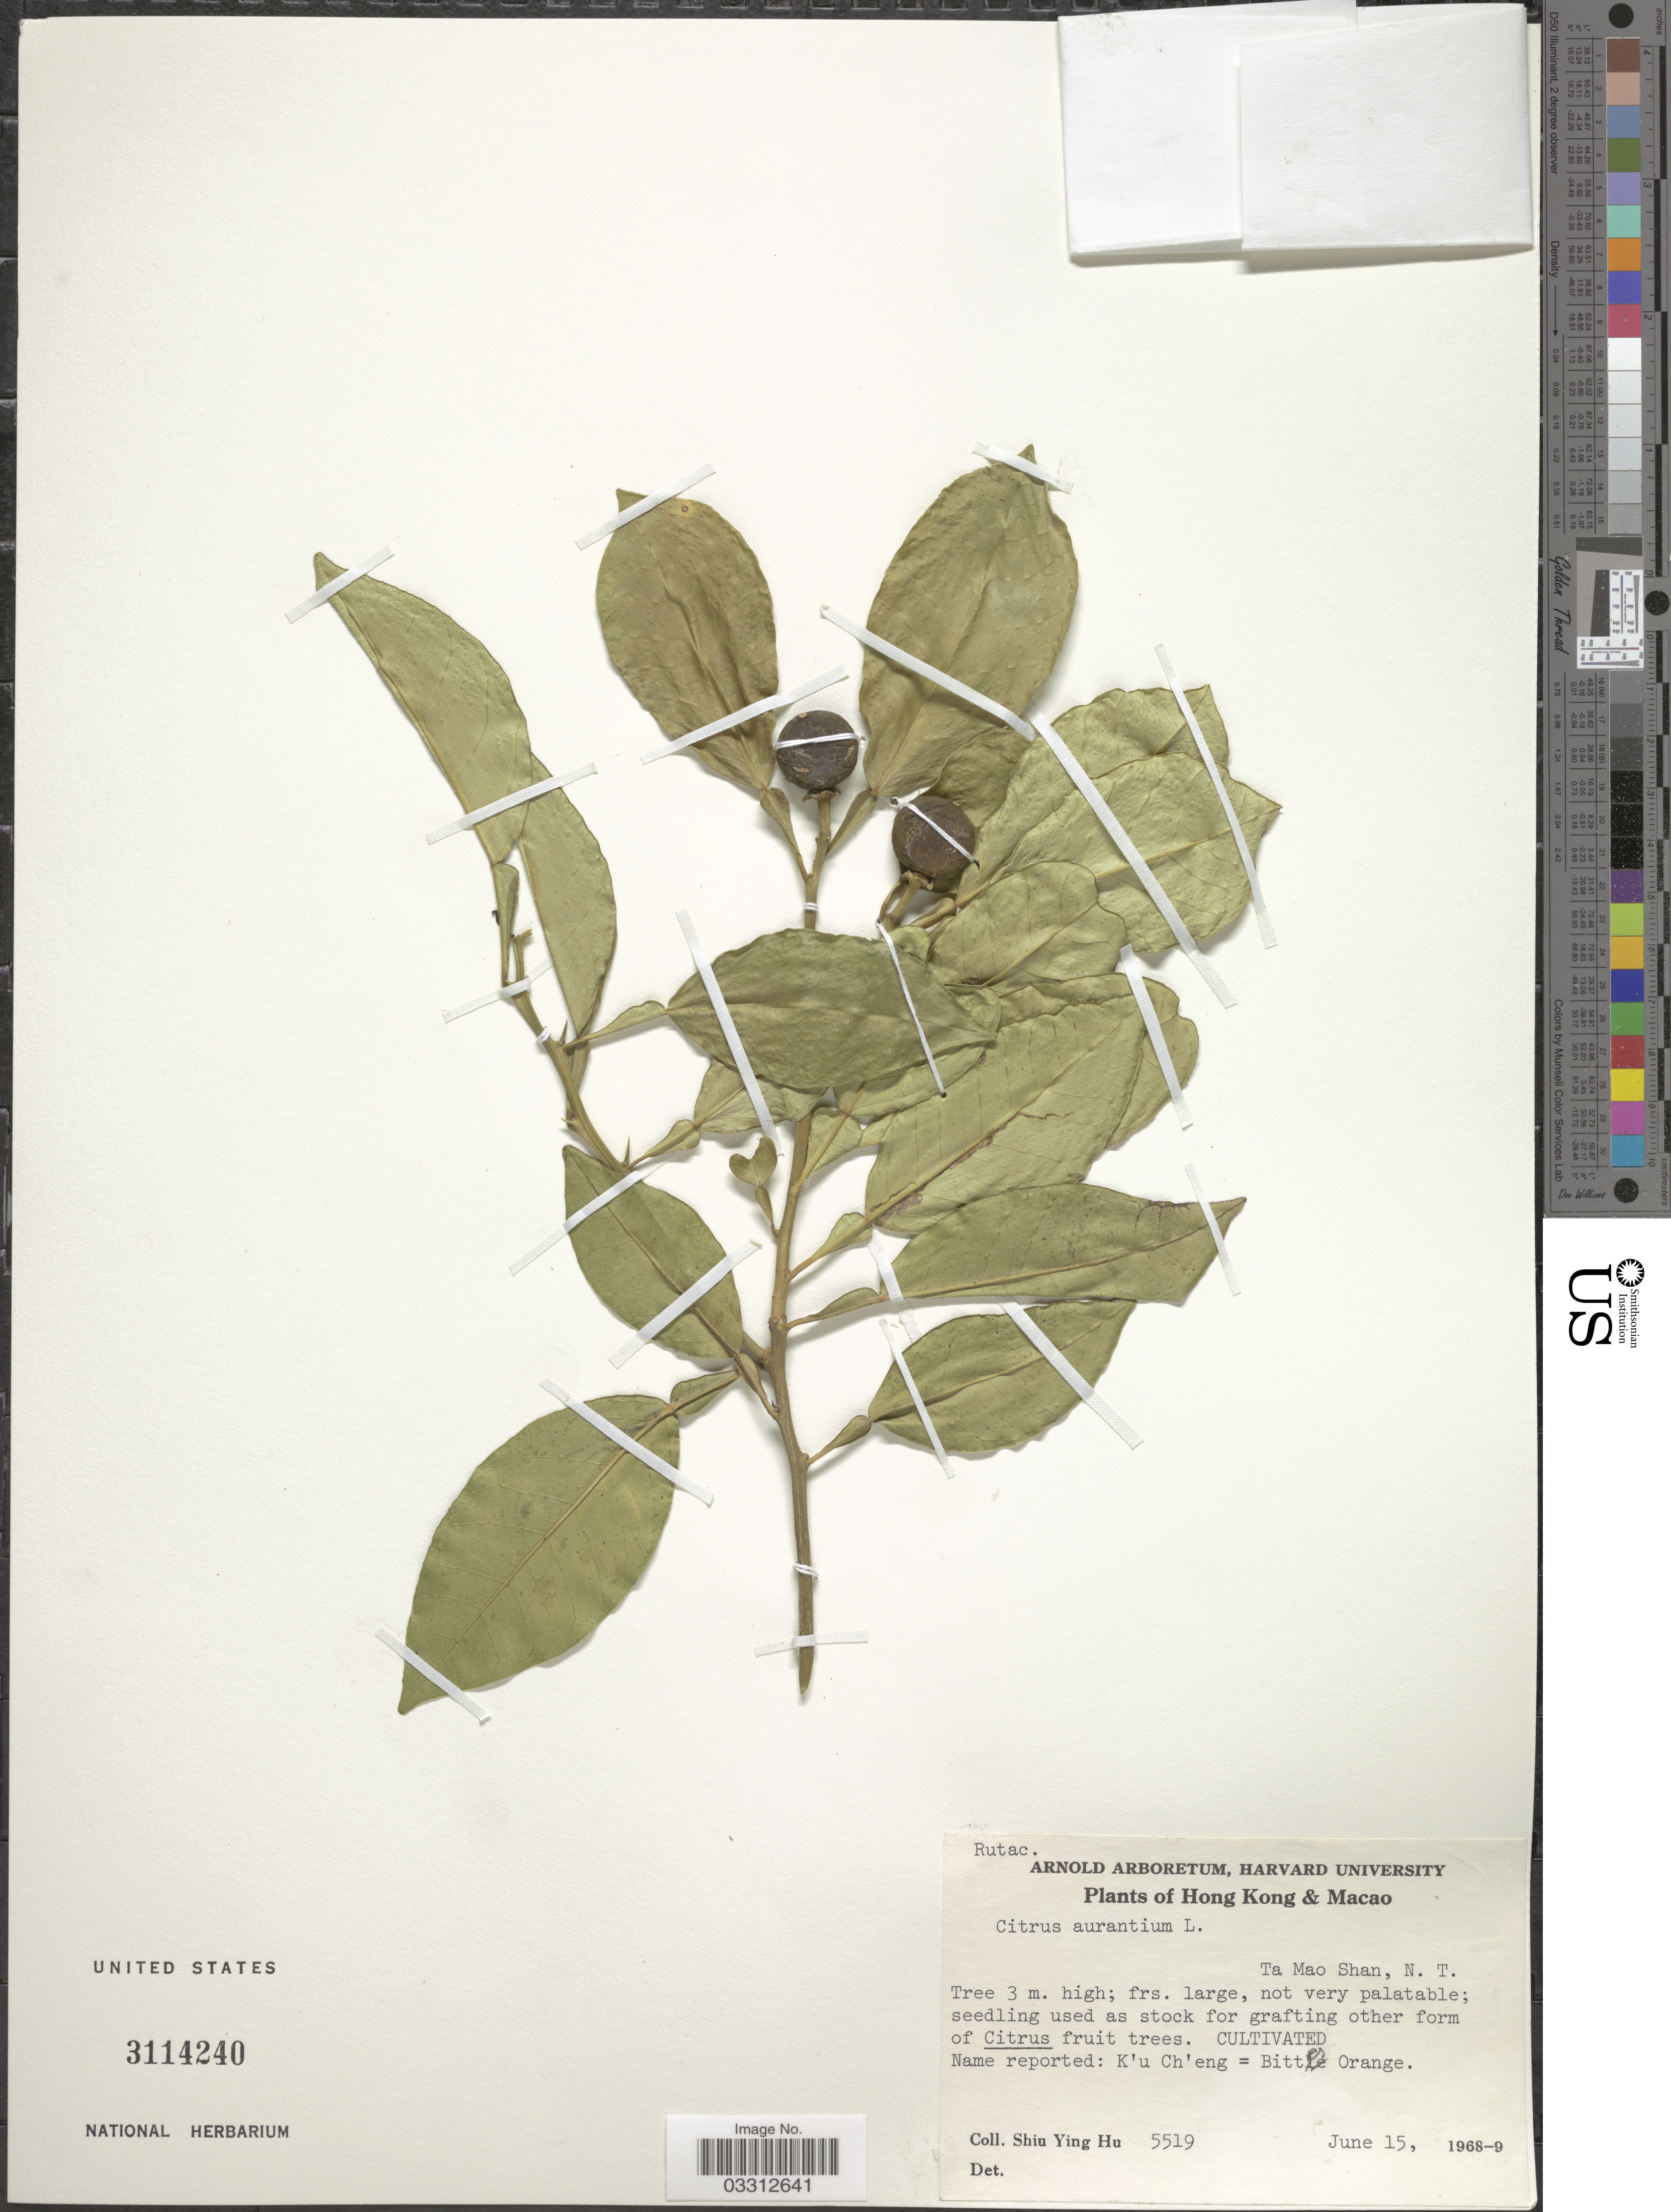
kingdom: Plantae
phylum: Tracheophyta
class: Magnoliopsida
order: Sapindales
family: Rutaceae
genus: Citrus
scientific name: Citrus x aurantium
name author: L.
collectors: S. Y. Hu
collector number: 5519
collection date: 1968-06-15/1969-06-15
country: China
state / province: Hong Kong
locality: Hong Kong & Macao, Ta Mao Shan, N.T.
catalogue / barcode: US 3114240